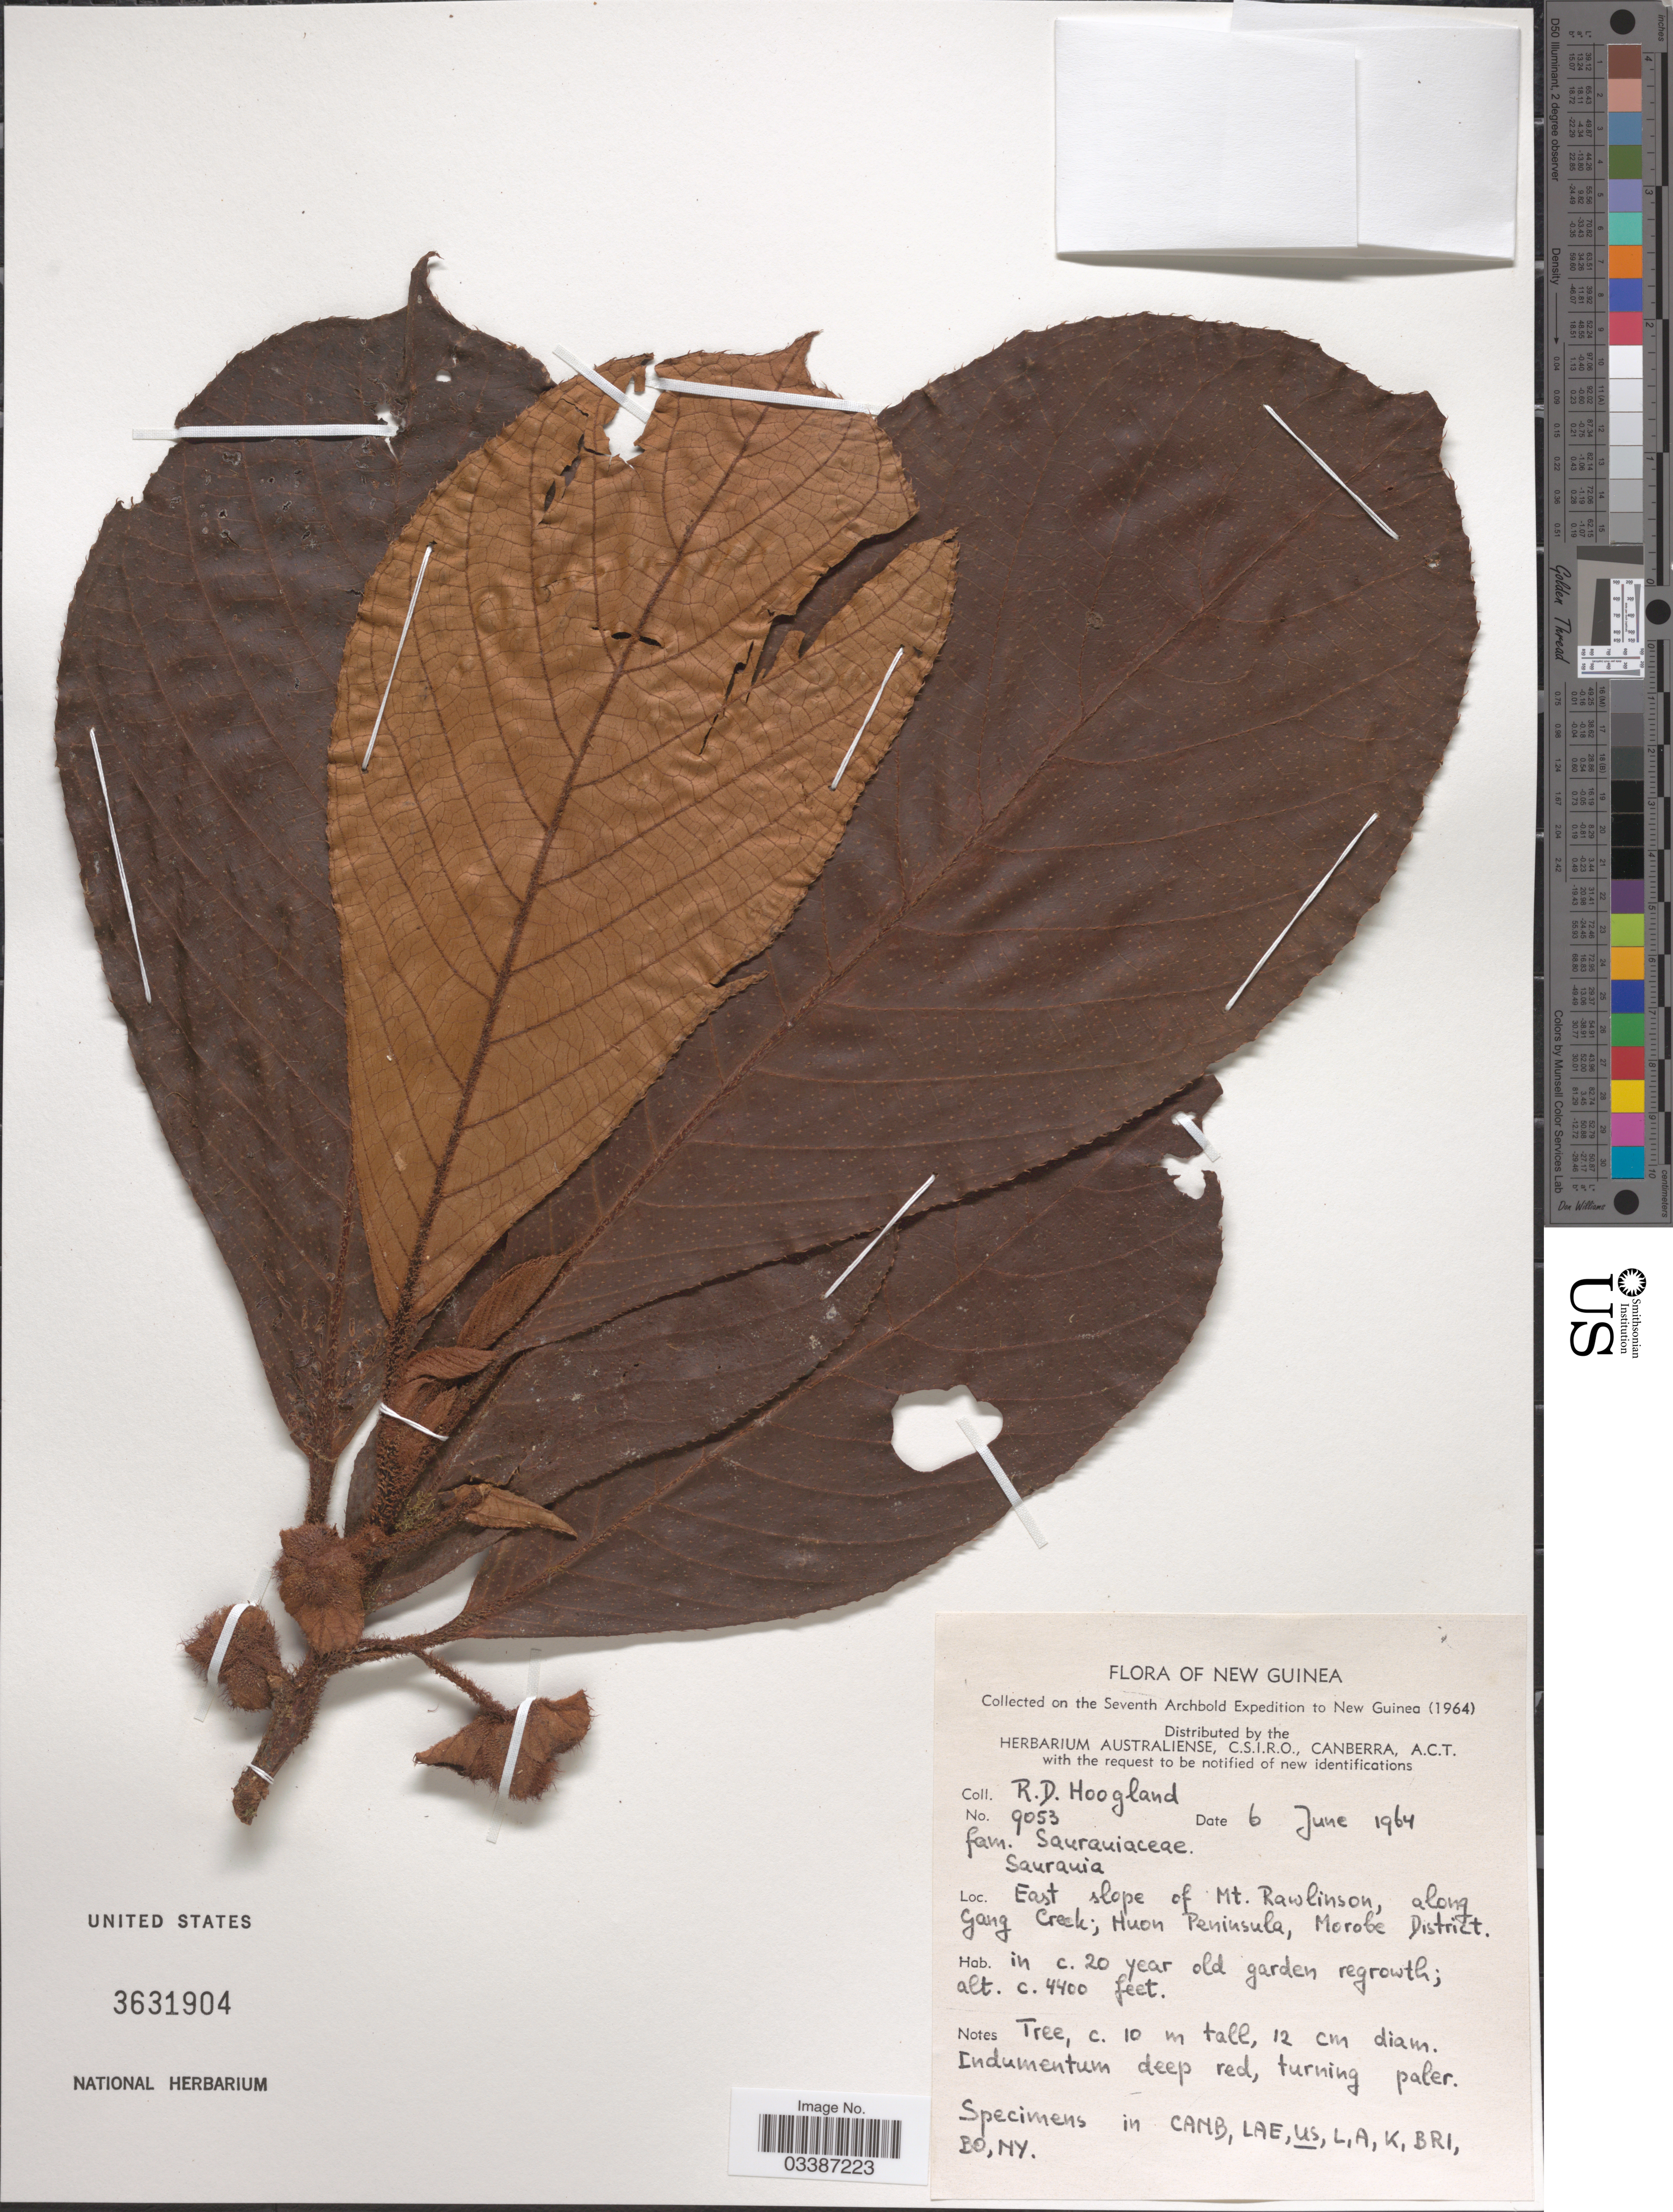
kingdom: Plantae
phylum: Tracheophyta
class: Magnoliopsida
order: Ericales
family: Actinidiaceae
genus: Saurauia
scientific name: Saurauia sp.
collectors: R. D. Hoogland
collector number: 9053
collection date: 1964-06-07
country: Papua New Guinea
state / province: Morobe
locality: New Guinea. East slope of Mt. Rawlinson, along Gang Creek; Huon Peninsula, Morobe District.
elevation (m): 1341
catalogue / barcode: US 3631904